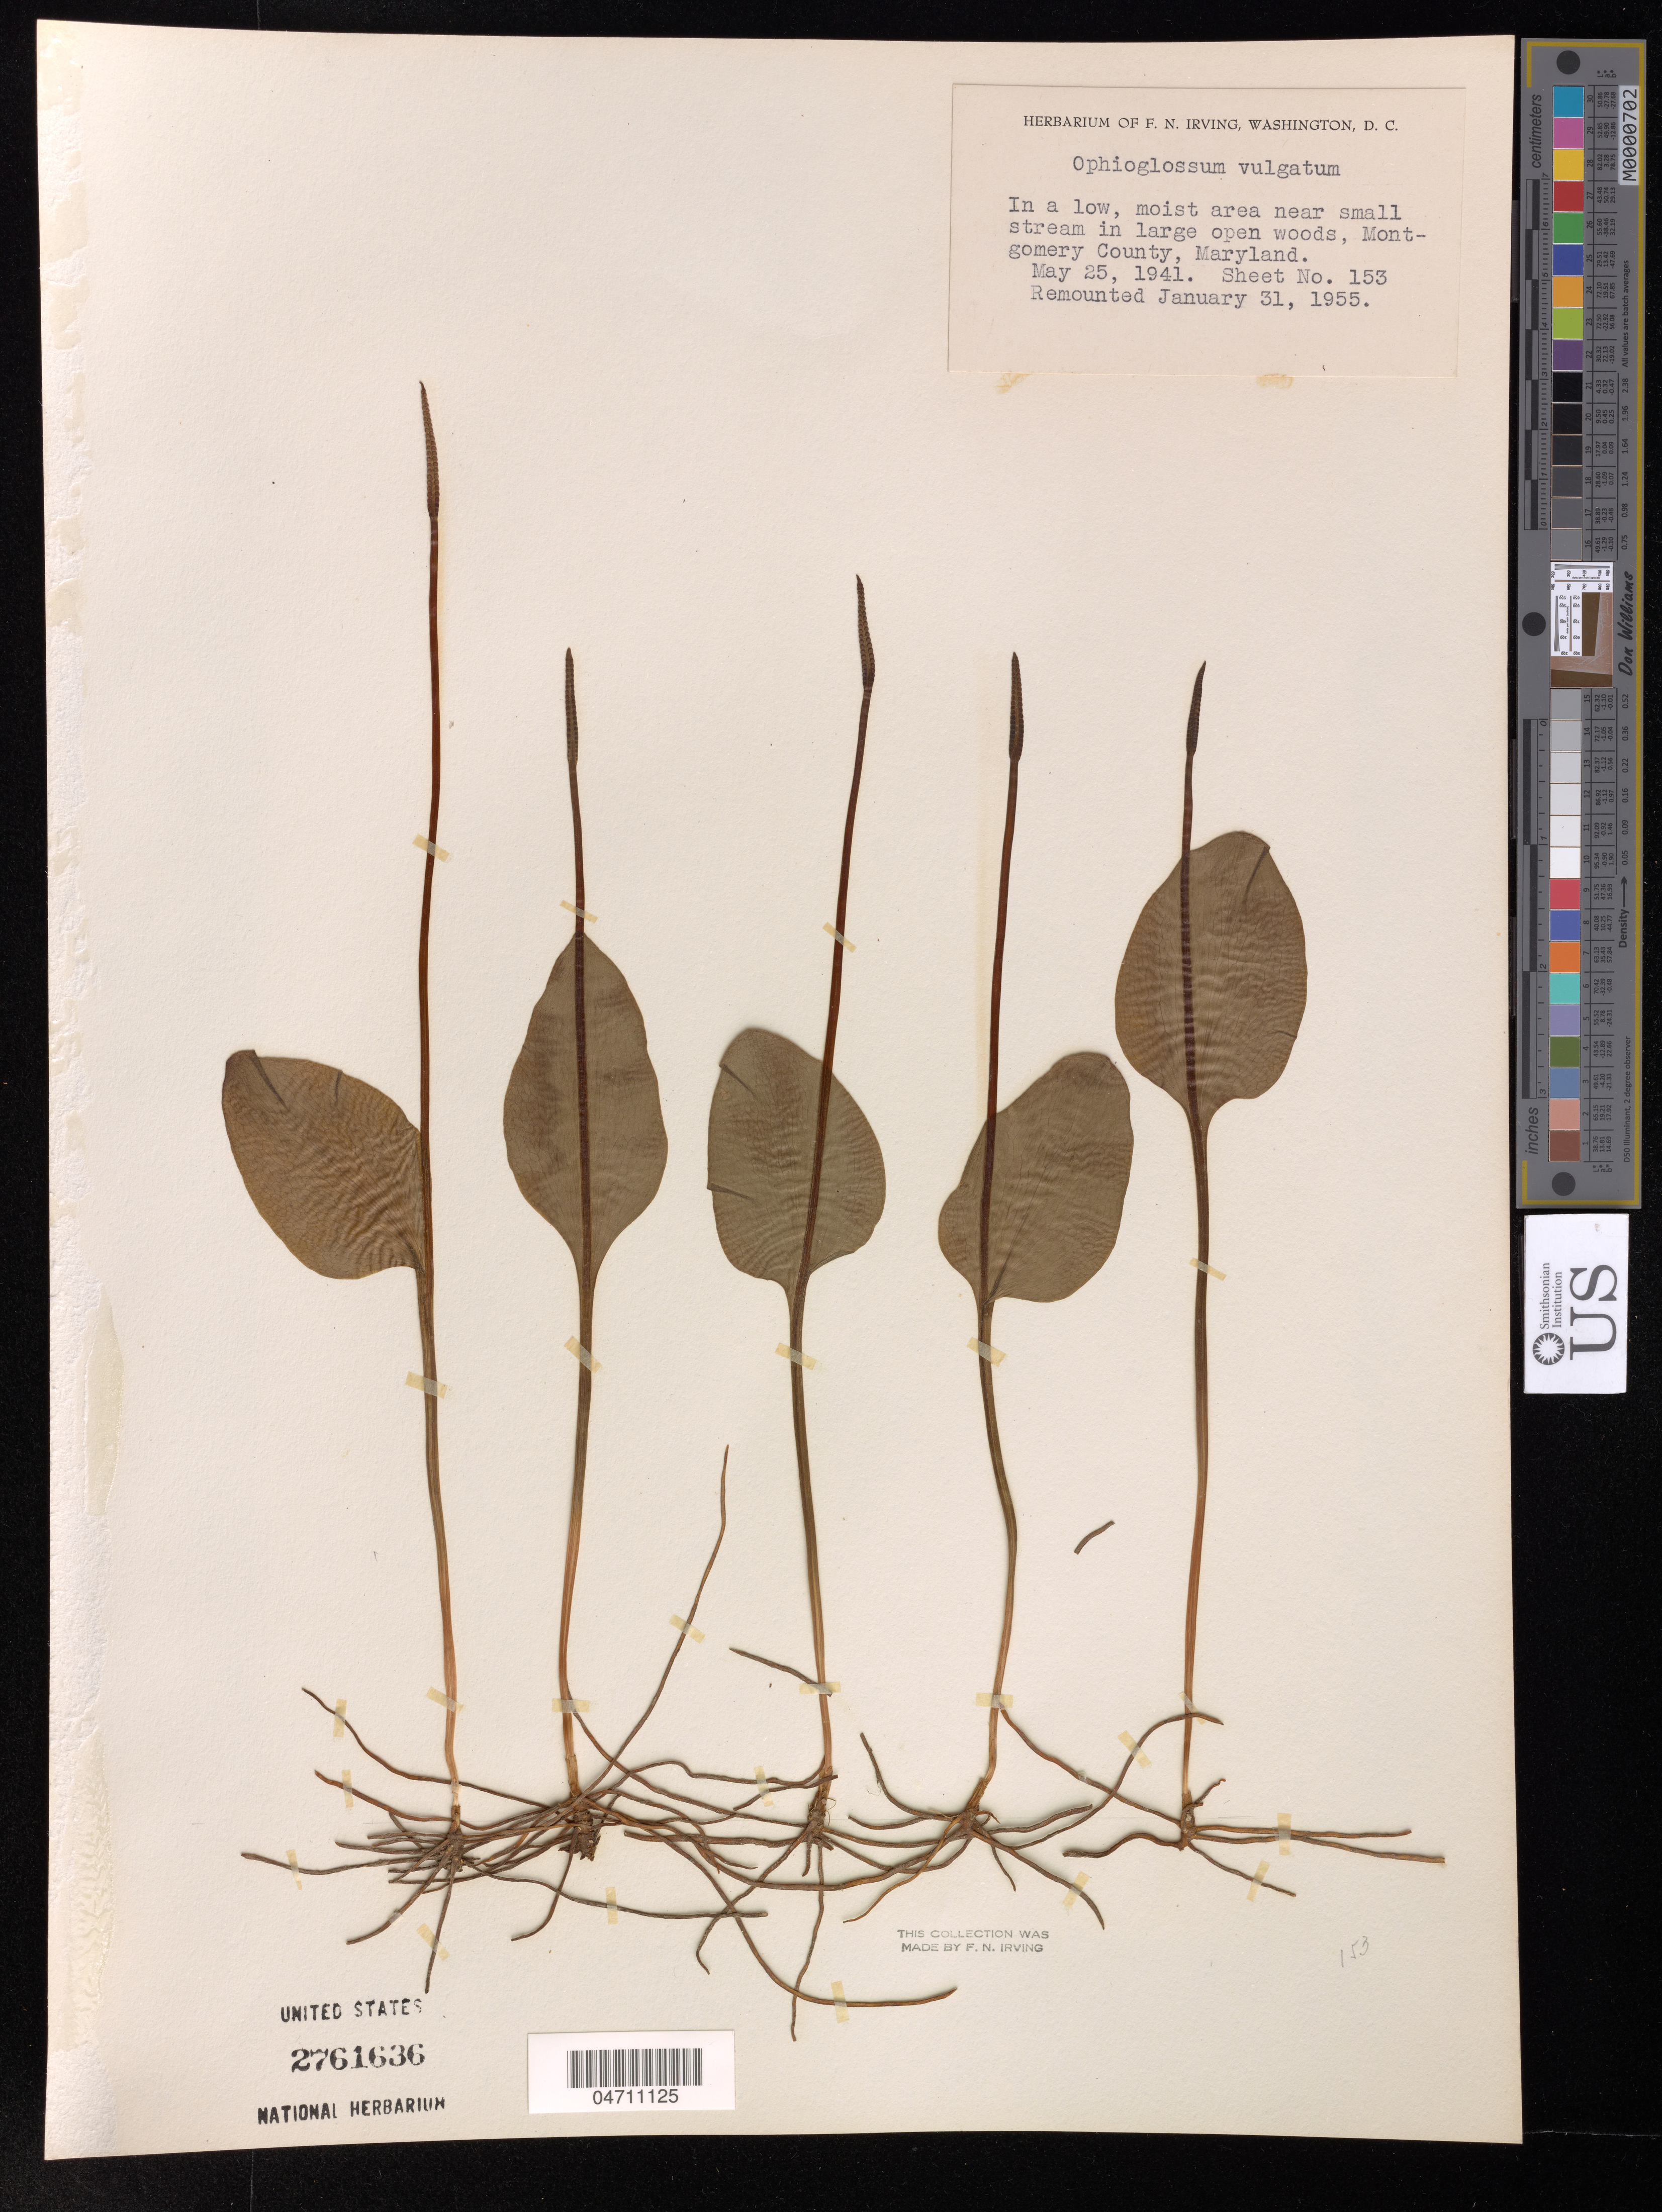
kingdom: Plantae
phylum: Tracheophyta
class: Polypodiopsida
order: Ophioglossales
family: Ophioglossaceae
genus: Ophioglossum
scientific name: Ophioglossum vulgatum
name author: L.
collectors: F. Irving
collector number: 153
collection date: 1955-01-31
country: United States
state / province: Maryland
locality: Montgomery County.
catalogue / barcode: US 2761636